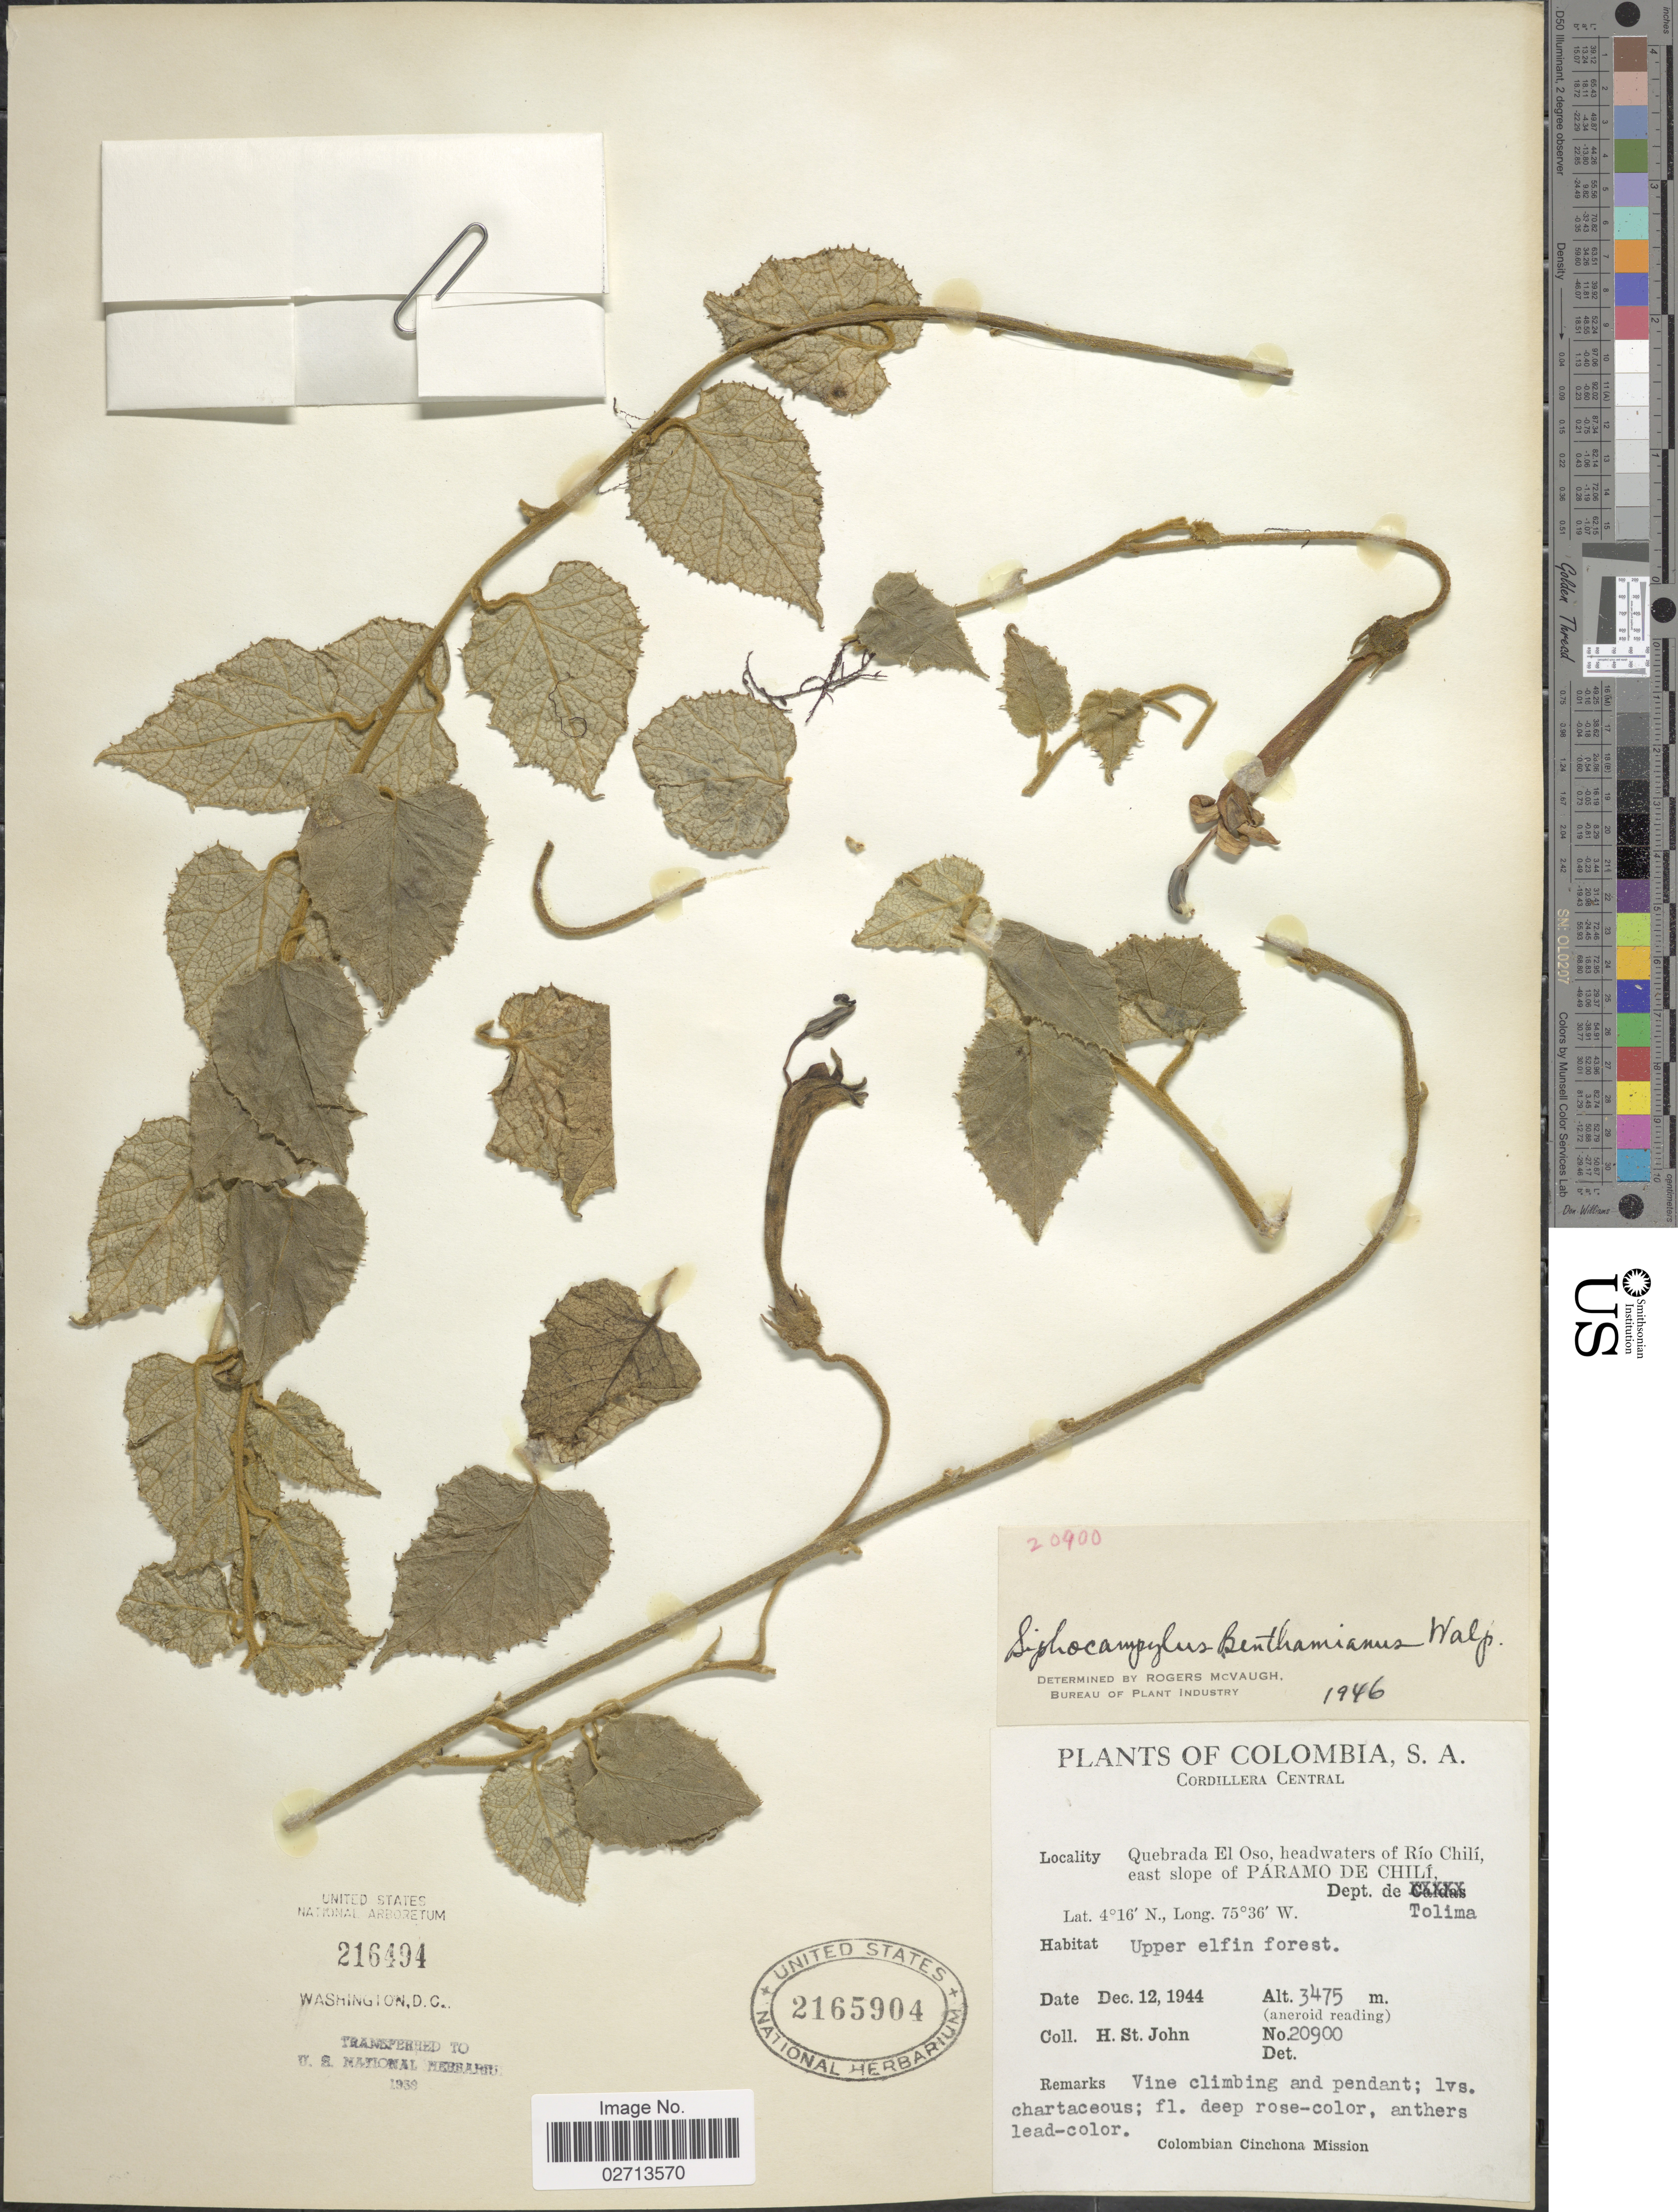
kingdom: Plantae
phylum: Tracheophyta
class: Magnoliopsida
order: Asterales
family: Campanulaceae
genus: Siphocampylus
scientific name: Siphocampylus benthamianus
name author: Walp.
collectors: H. St. John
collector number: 20900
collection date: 1944-12-12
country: Colombia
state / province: Tolima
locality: S.A. Cordillera Central. Quebrada El Oso, headwaters of Rio Chili, east slope of Paramo de Chili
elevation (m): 3475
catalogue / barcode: US 2165904